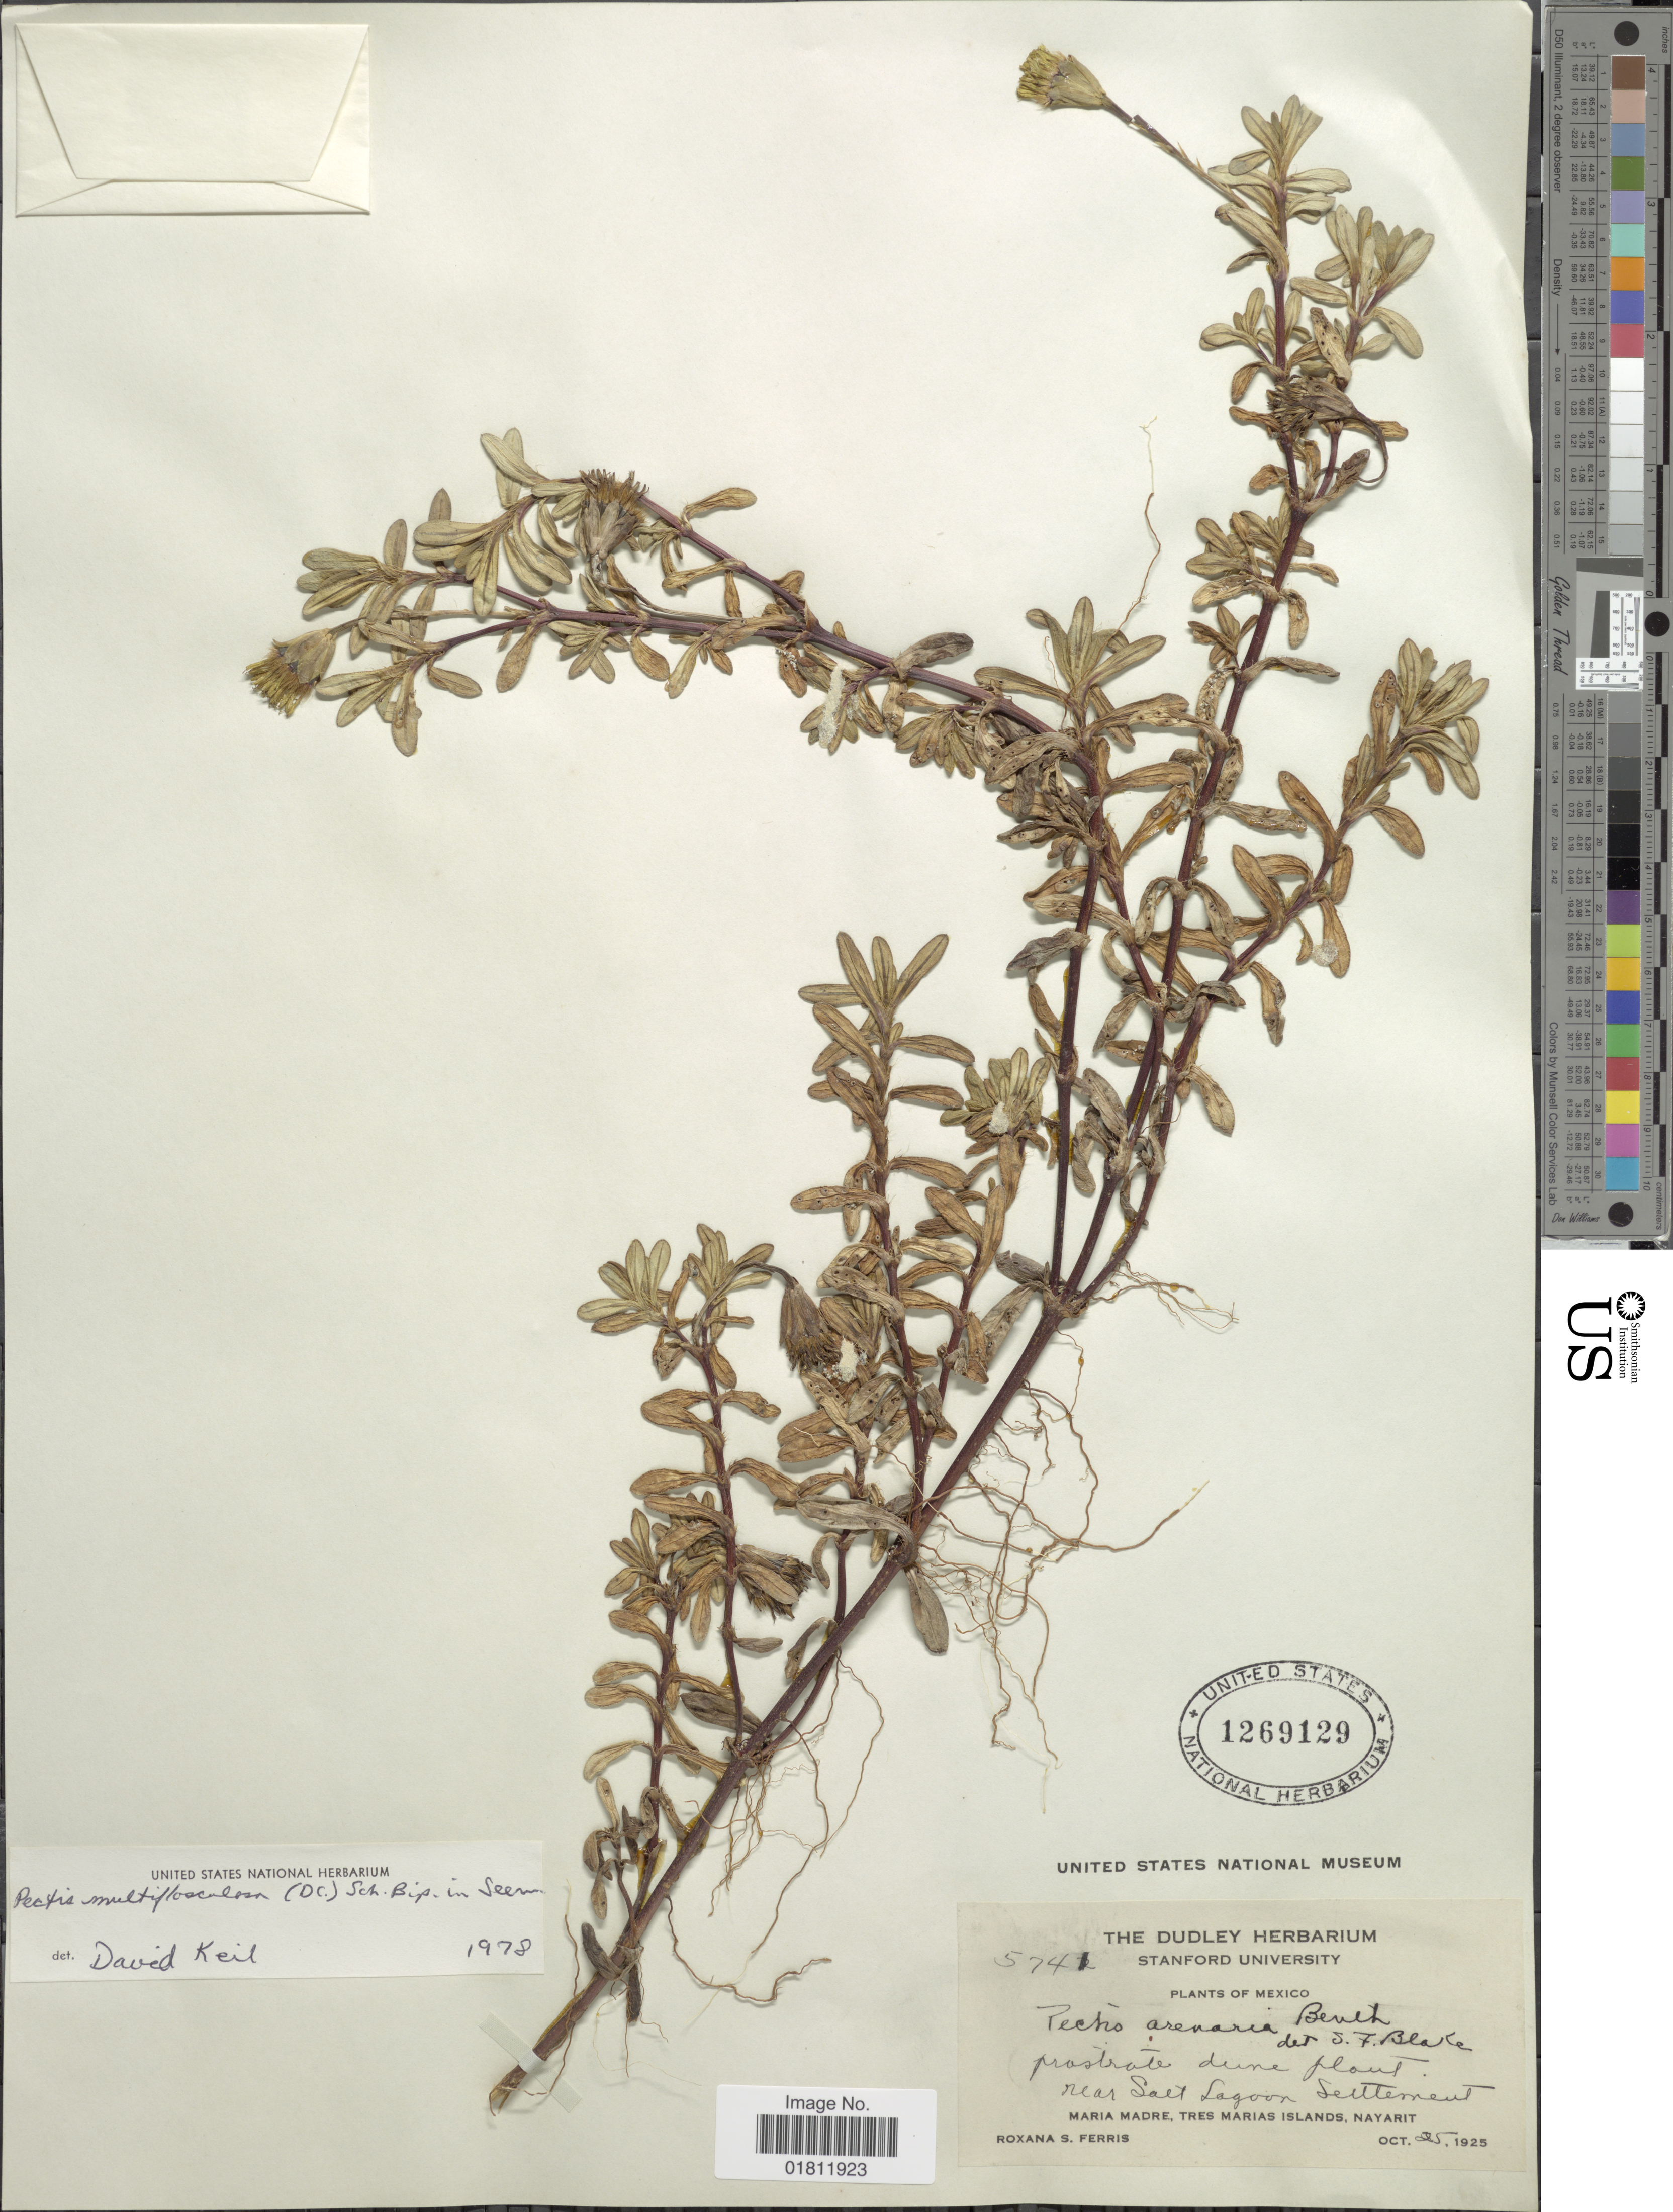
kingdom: Plantae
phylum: Tracheophyta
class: Magnoliopsida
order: Asterales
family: Asteraceae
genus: Pectis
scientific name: Pectis multiflosculosa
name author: (DC.) Sch. Bip.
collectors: R. S. Ferris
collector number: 5741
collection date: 1925-10-25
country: Mexico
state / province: Nayarit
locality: Near salt Lagoon Settlement, Maria Madre, Tres Marias Islands, Nayarit.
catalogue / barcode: US 1269129